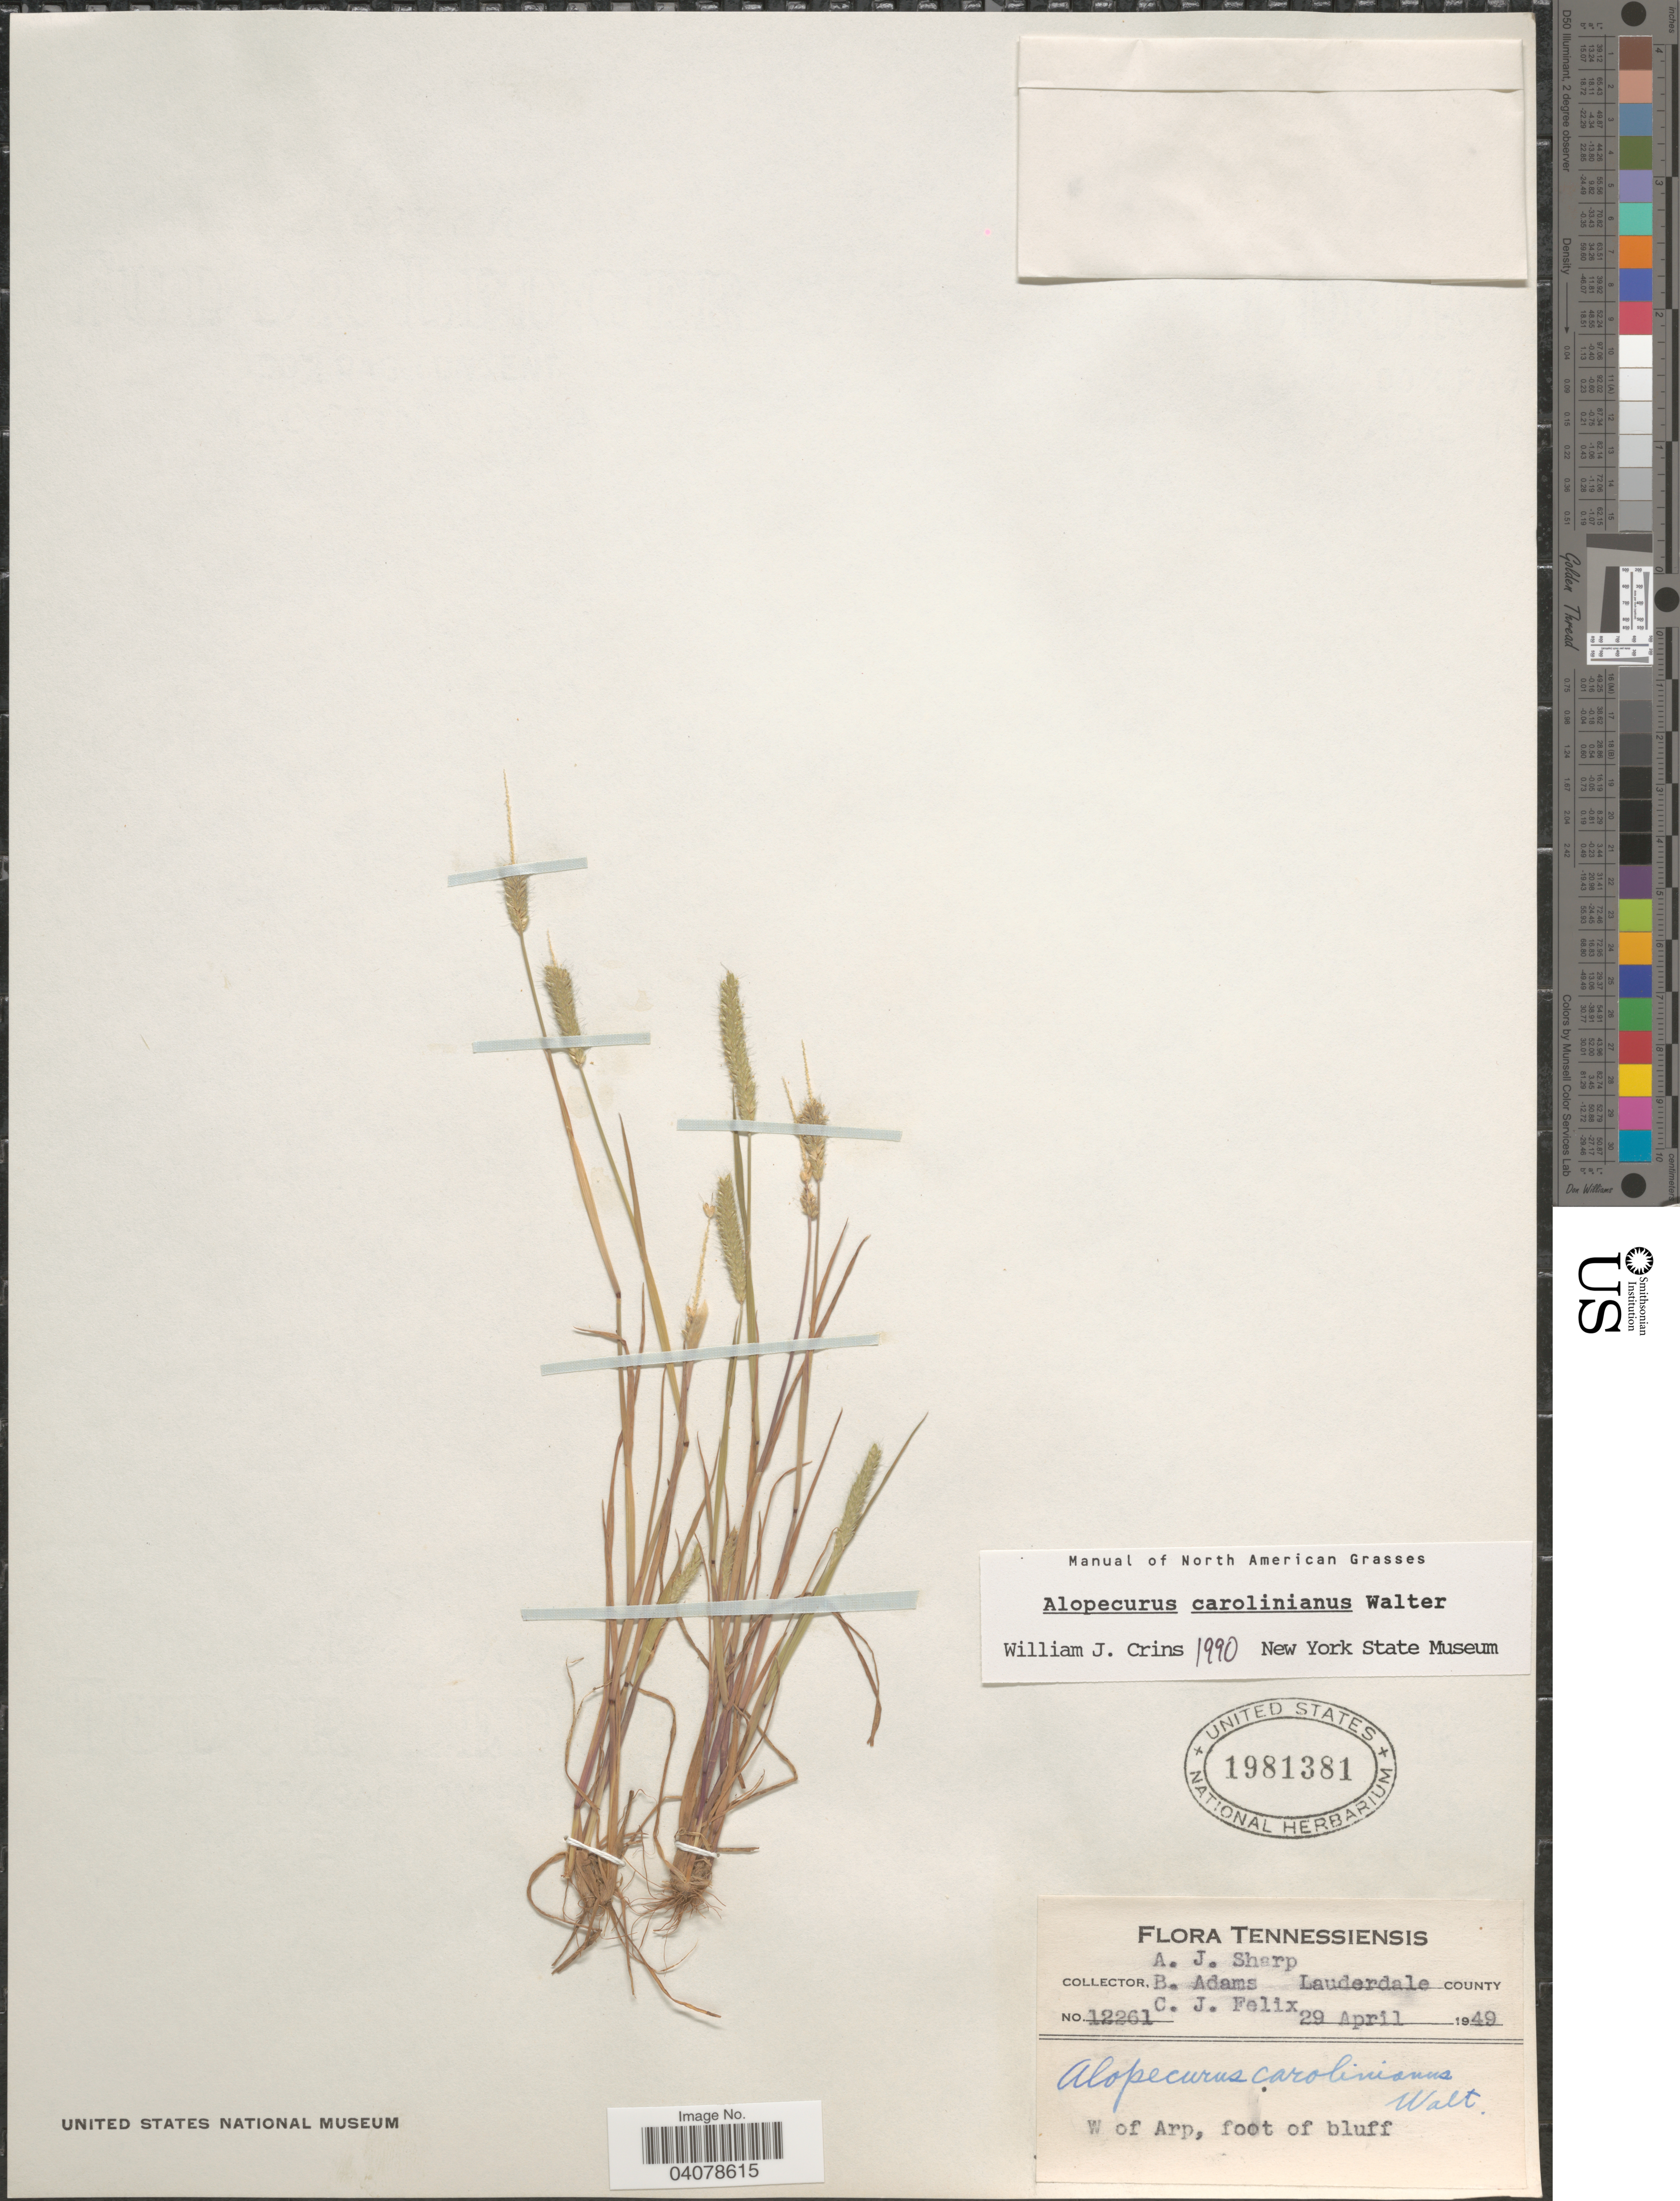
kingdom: Plantae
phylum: Tracheophyta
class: Liliopsida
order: Poales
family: Poaceae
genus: Alopecurus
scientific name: Alopecurus carolinianus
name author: Walter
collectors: A. J. Sharp, B. Adams & C. Felix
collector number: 12261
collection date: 1949-04-29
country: United States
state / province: Tennessee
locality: Lauderdale County. W of Arp, foot of bluff.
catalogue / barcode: US 1981381